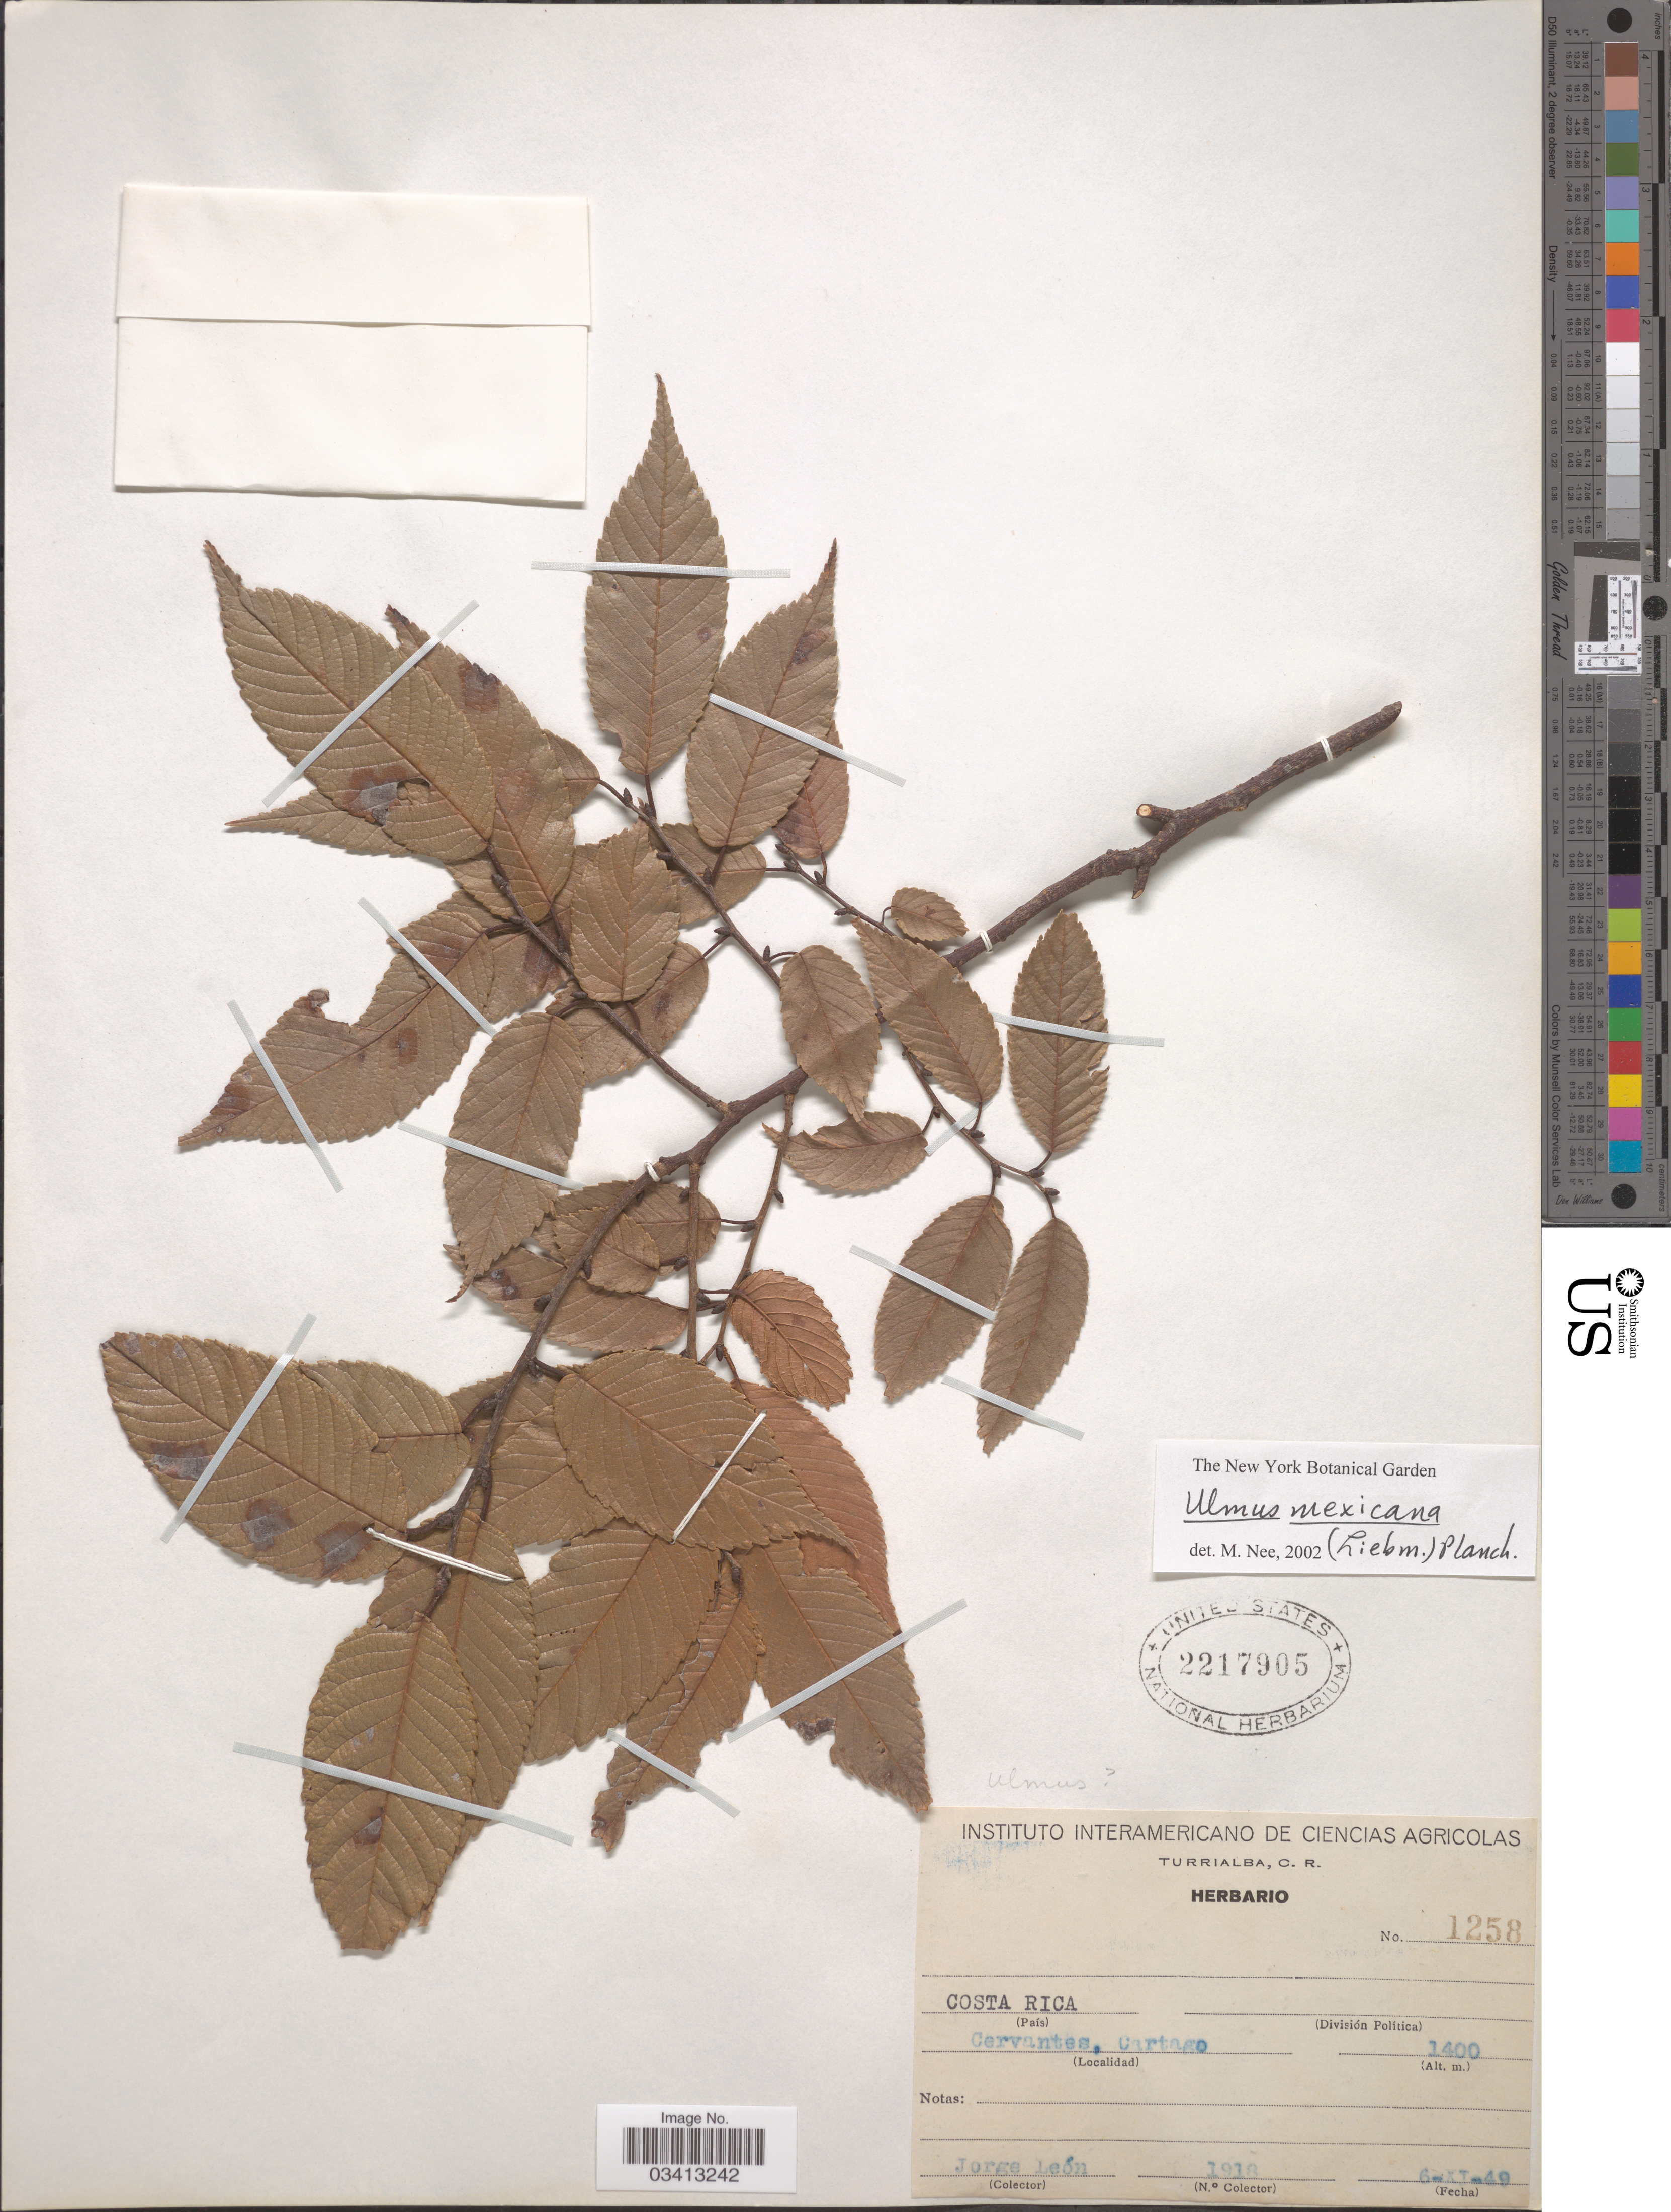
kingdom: Plantae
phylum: Tracheophyta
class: Magnoliopsida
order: Rosales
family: Ulmaceae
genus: Ulmus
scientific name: Ulmus mexicana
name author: (Liebm.) Planch.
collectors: J. León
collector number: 1916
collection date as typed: Transcribed d/m/y: 6/11/49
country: Costa Rica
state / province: Cartago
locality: Cervantes.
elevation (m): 1400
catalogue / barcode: US 2217905